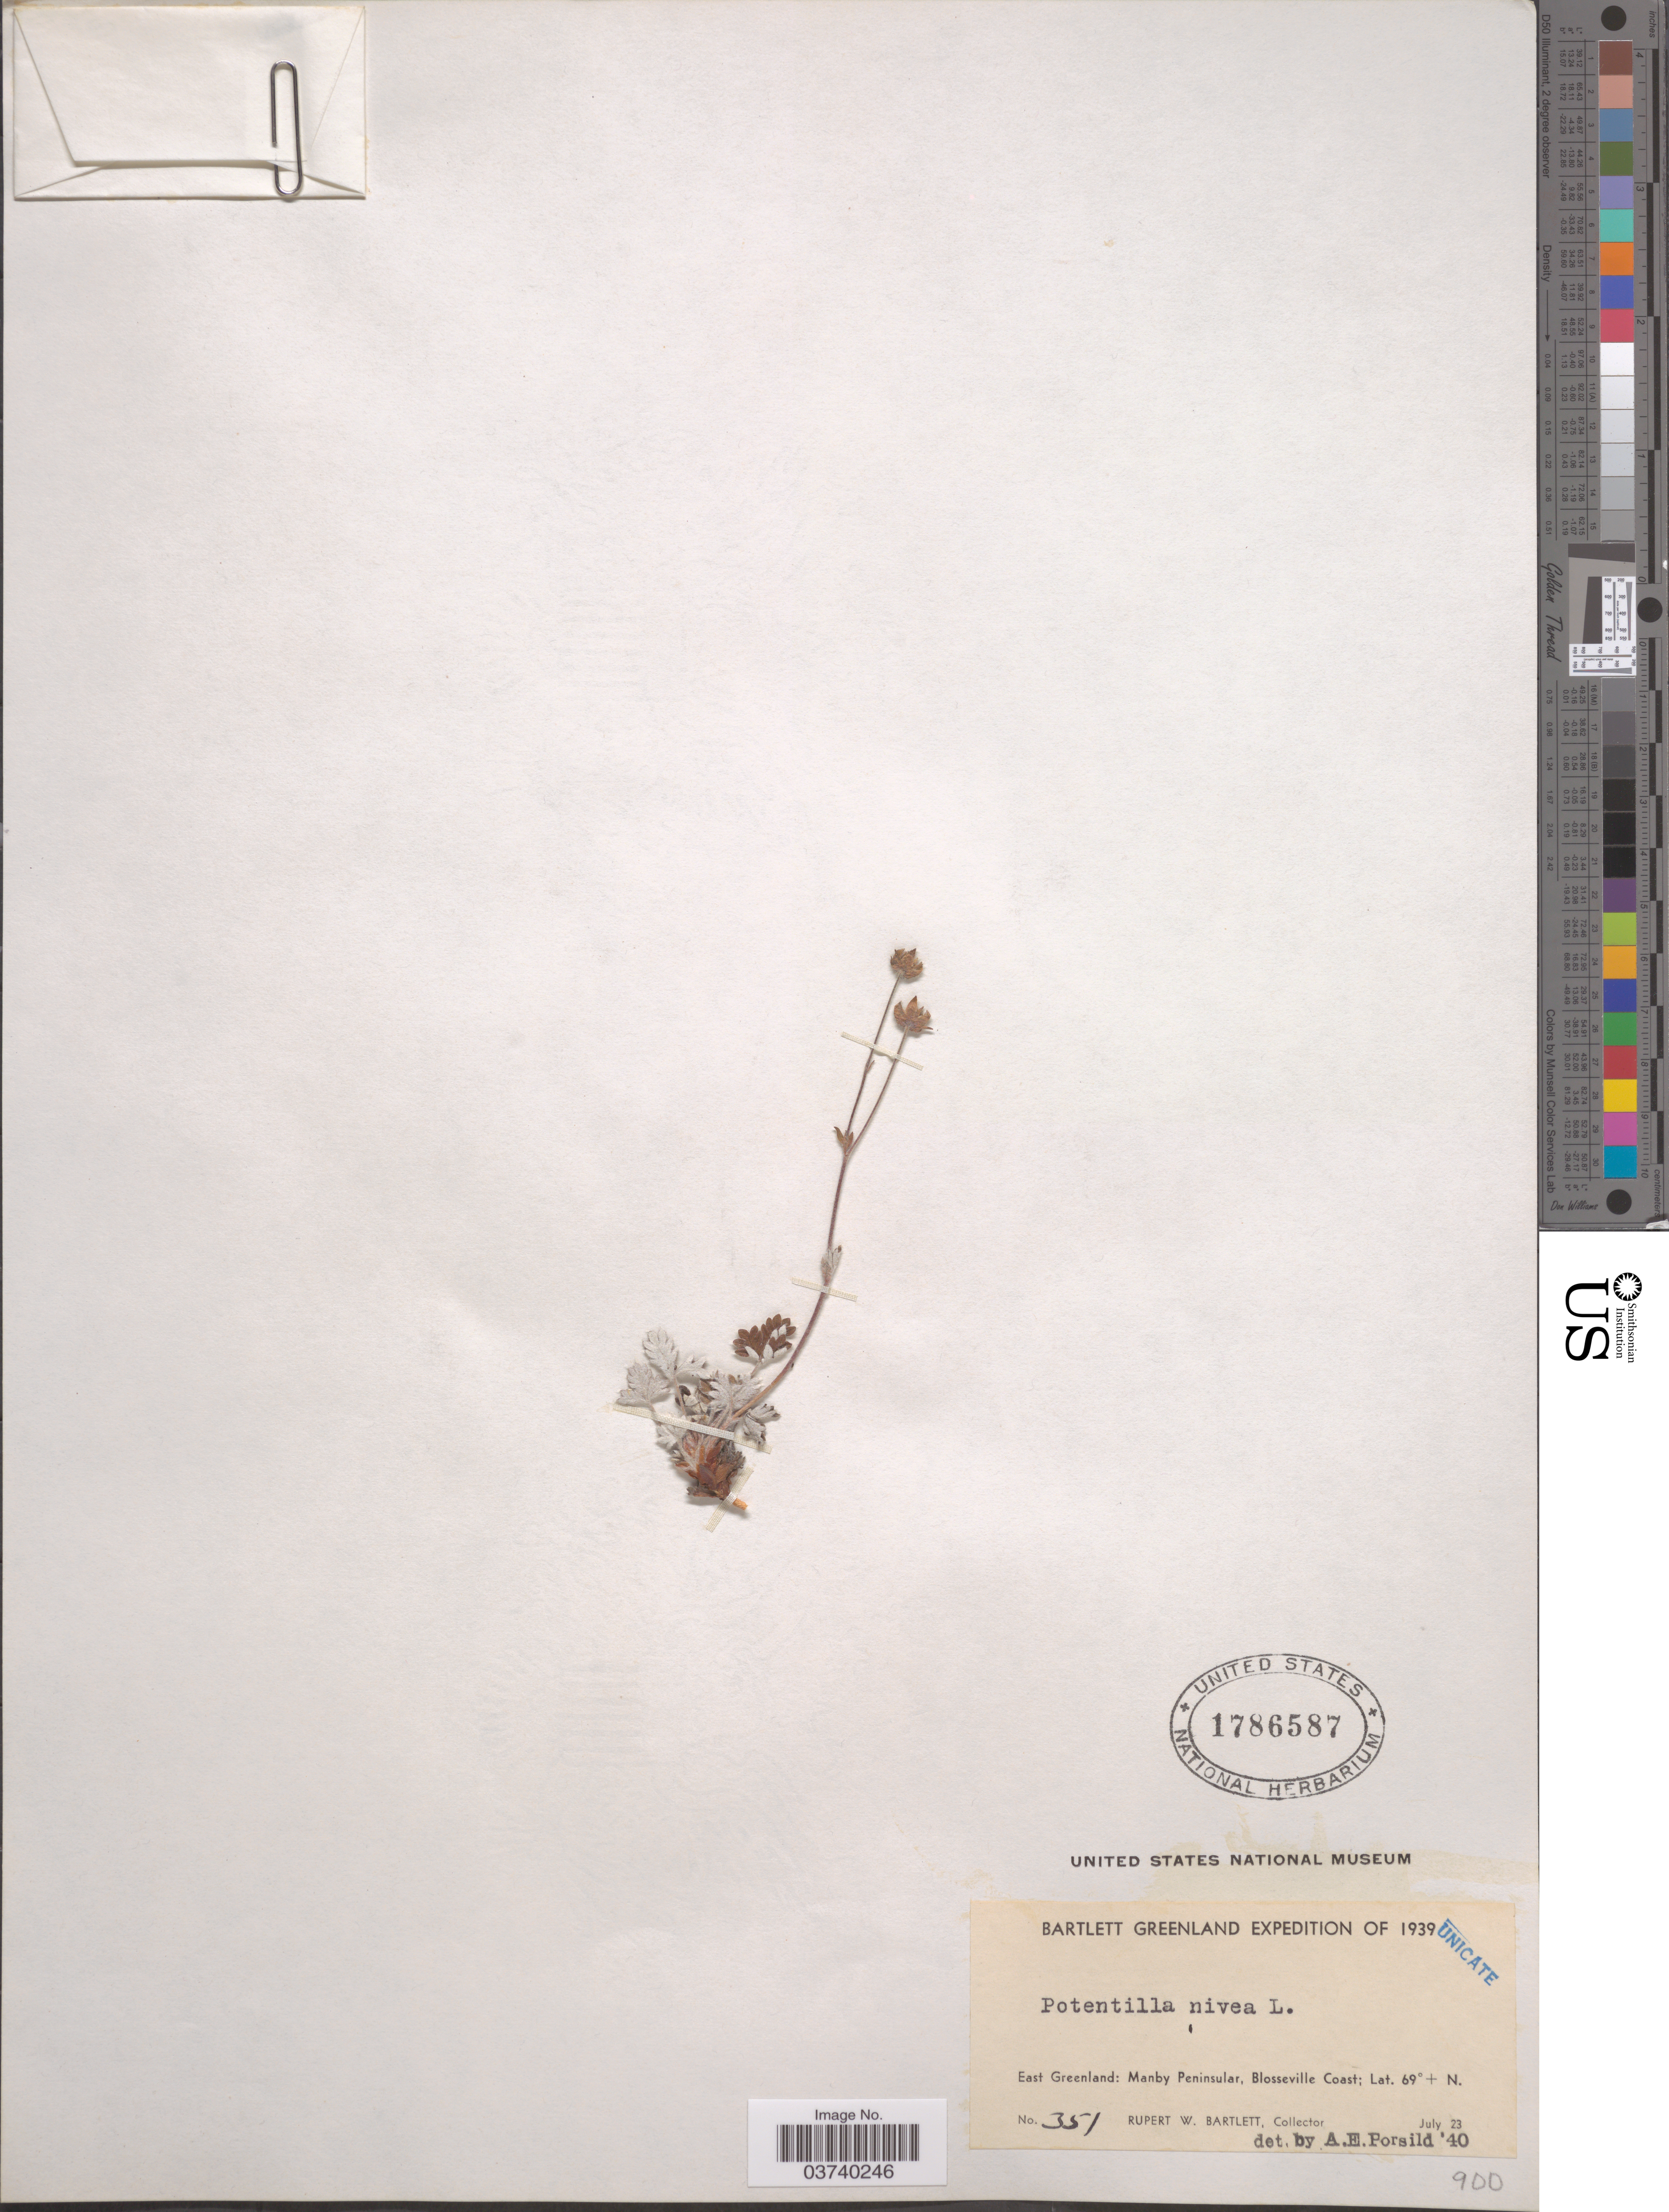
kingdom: Plantae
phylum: Tracheophyta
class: Magnoliopsida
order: Rosales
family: Rosaceae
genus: Potentilla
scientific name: Potentilla nivea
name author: L.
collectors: R. W. Bartlett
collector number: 351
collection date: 1939-07-23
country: Greenland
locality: East Greenland: Manby Peninsular, Blosseville Coast.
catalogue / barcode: US 1786587